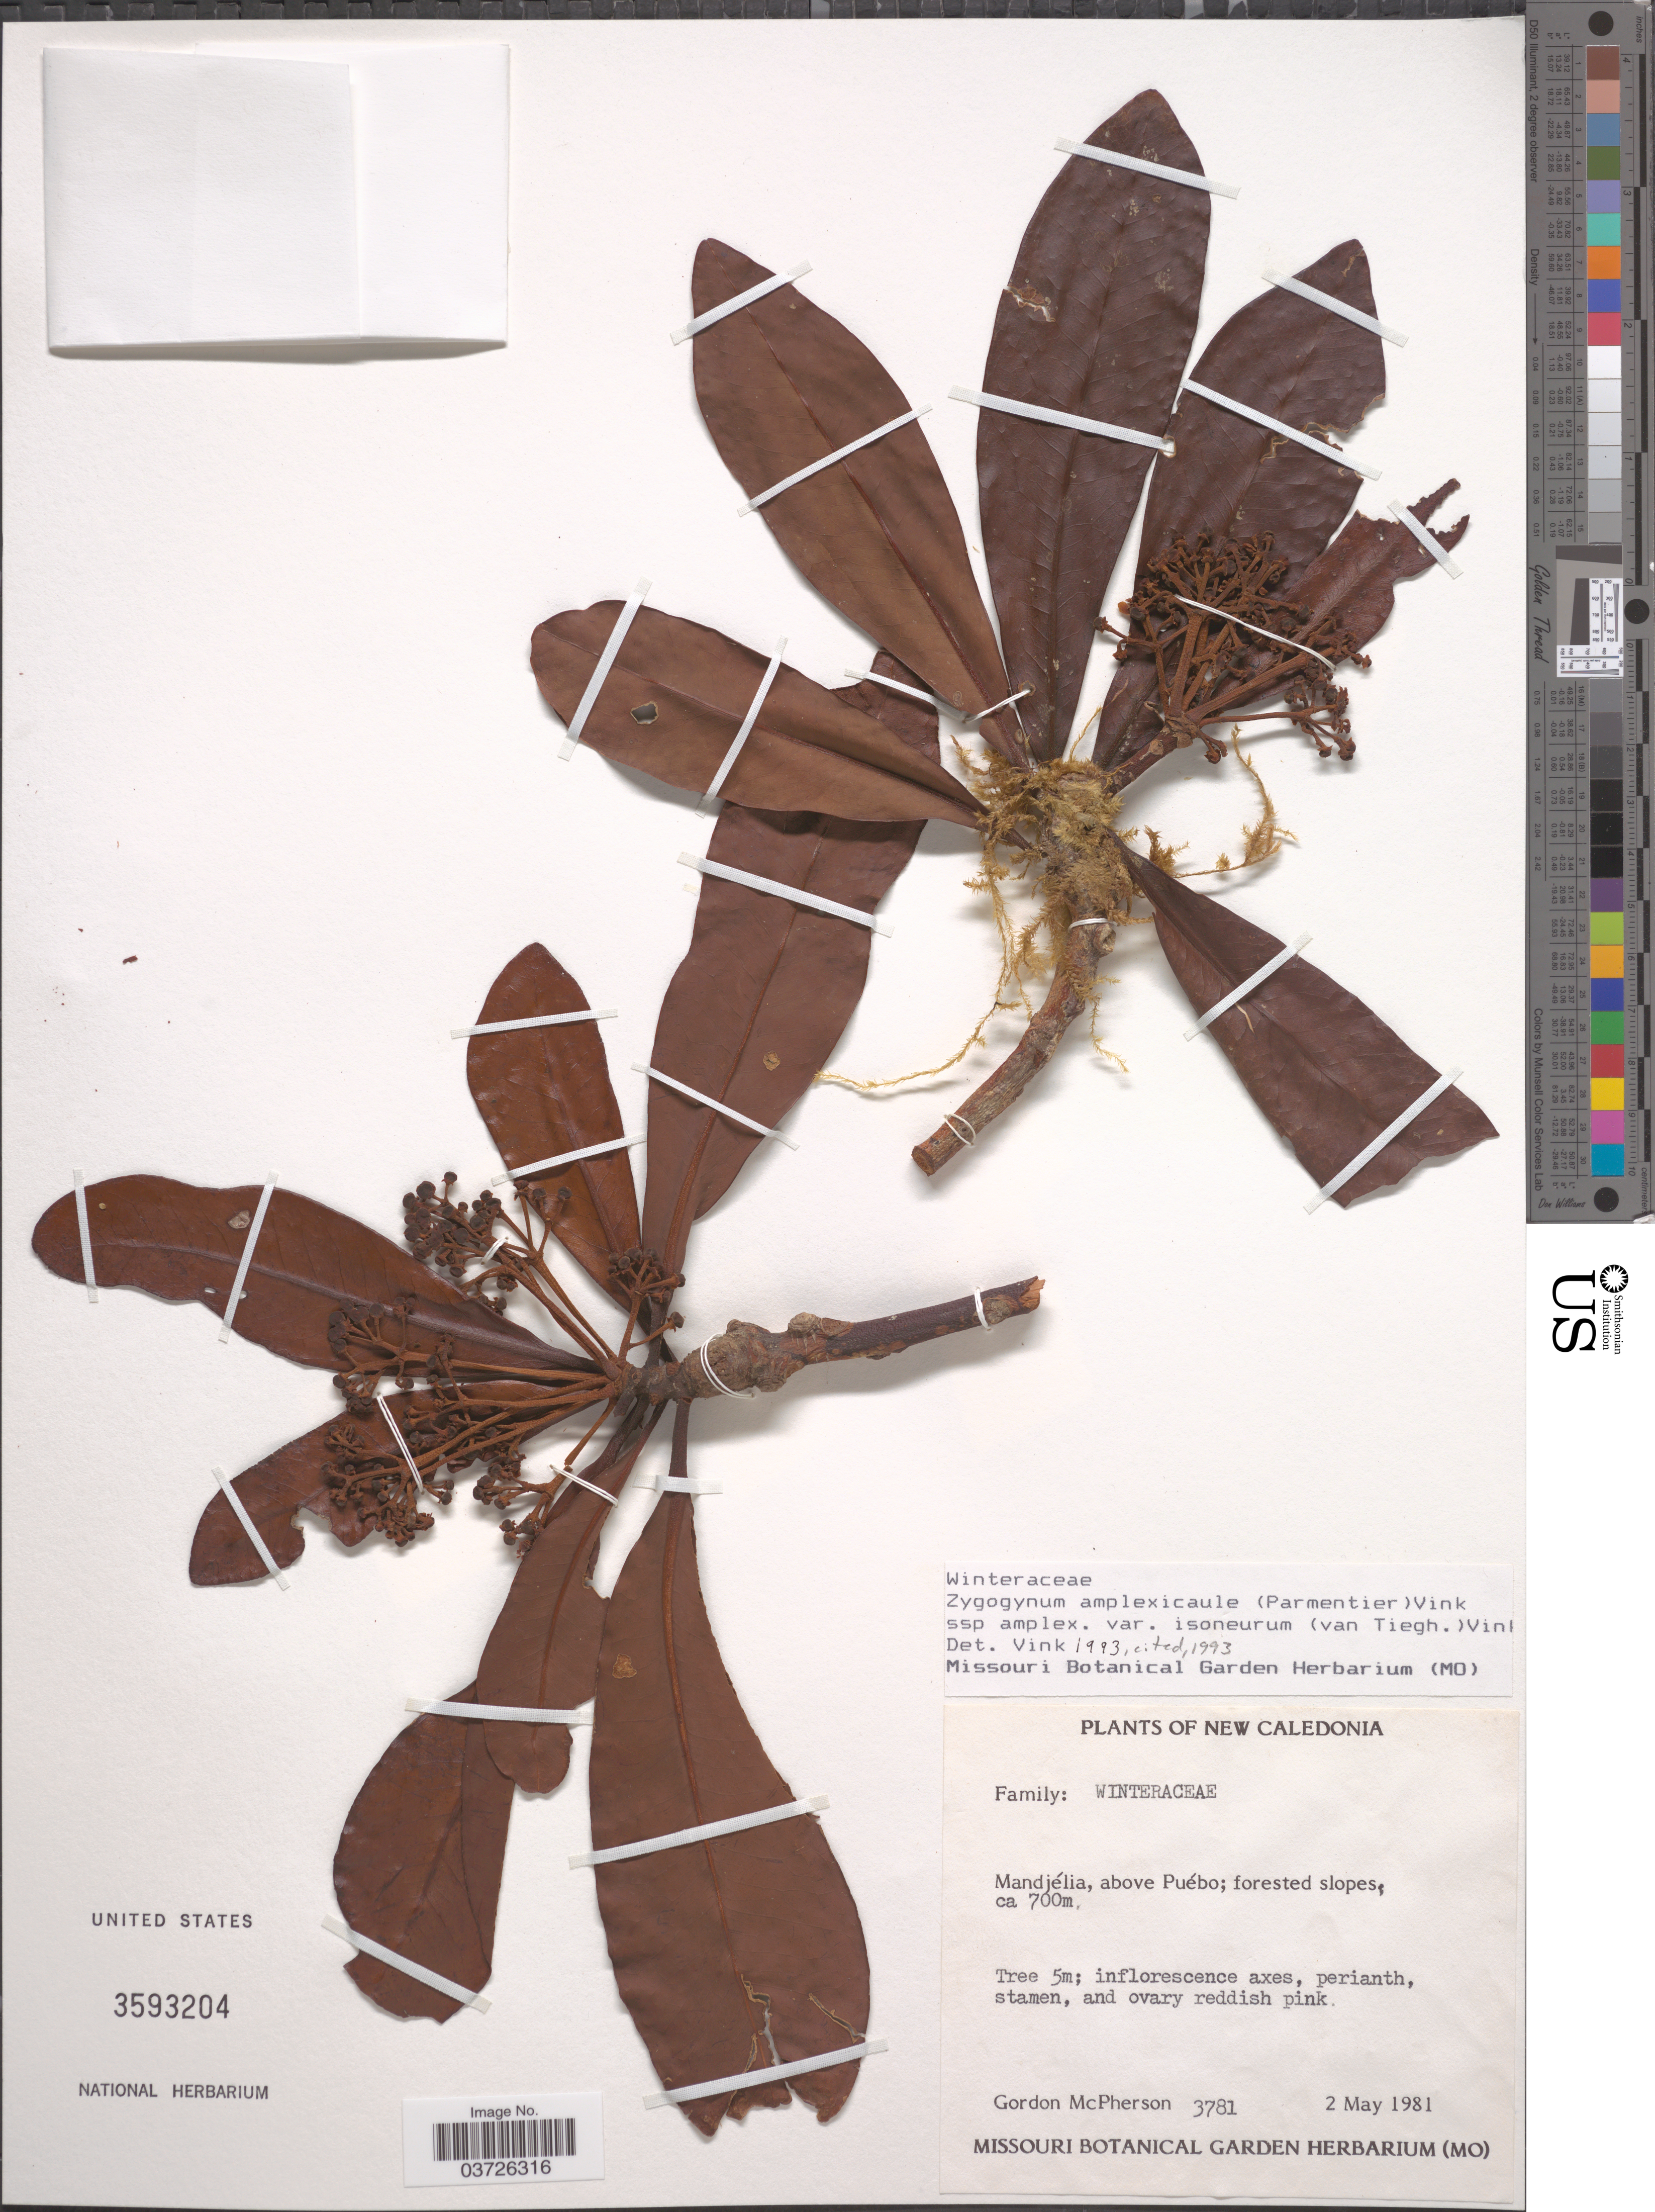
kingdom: Plantae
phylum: Tracheophyta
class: Magnoliopsida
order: Canellales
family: Winteraceae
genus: Zygogynum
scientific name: Zygogynum argenteum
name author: (A.C. Sm.) Vink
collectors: G. D. McPherson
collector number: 3781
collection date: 1981-05-02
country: New Caledonia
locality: Mandjélia, above Puébo.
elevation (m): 700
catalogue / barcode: US 3593204